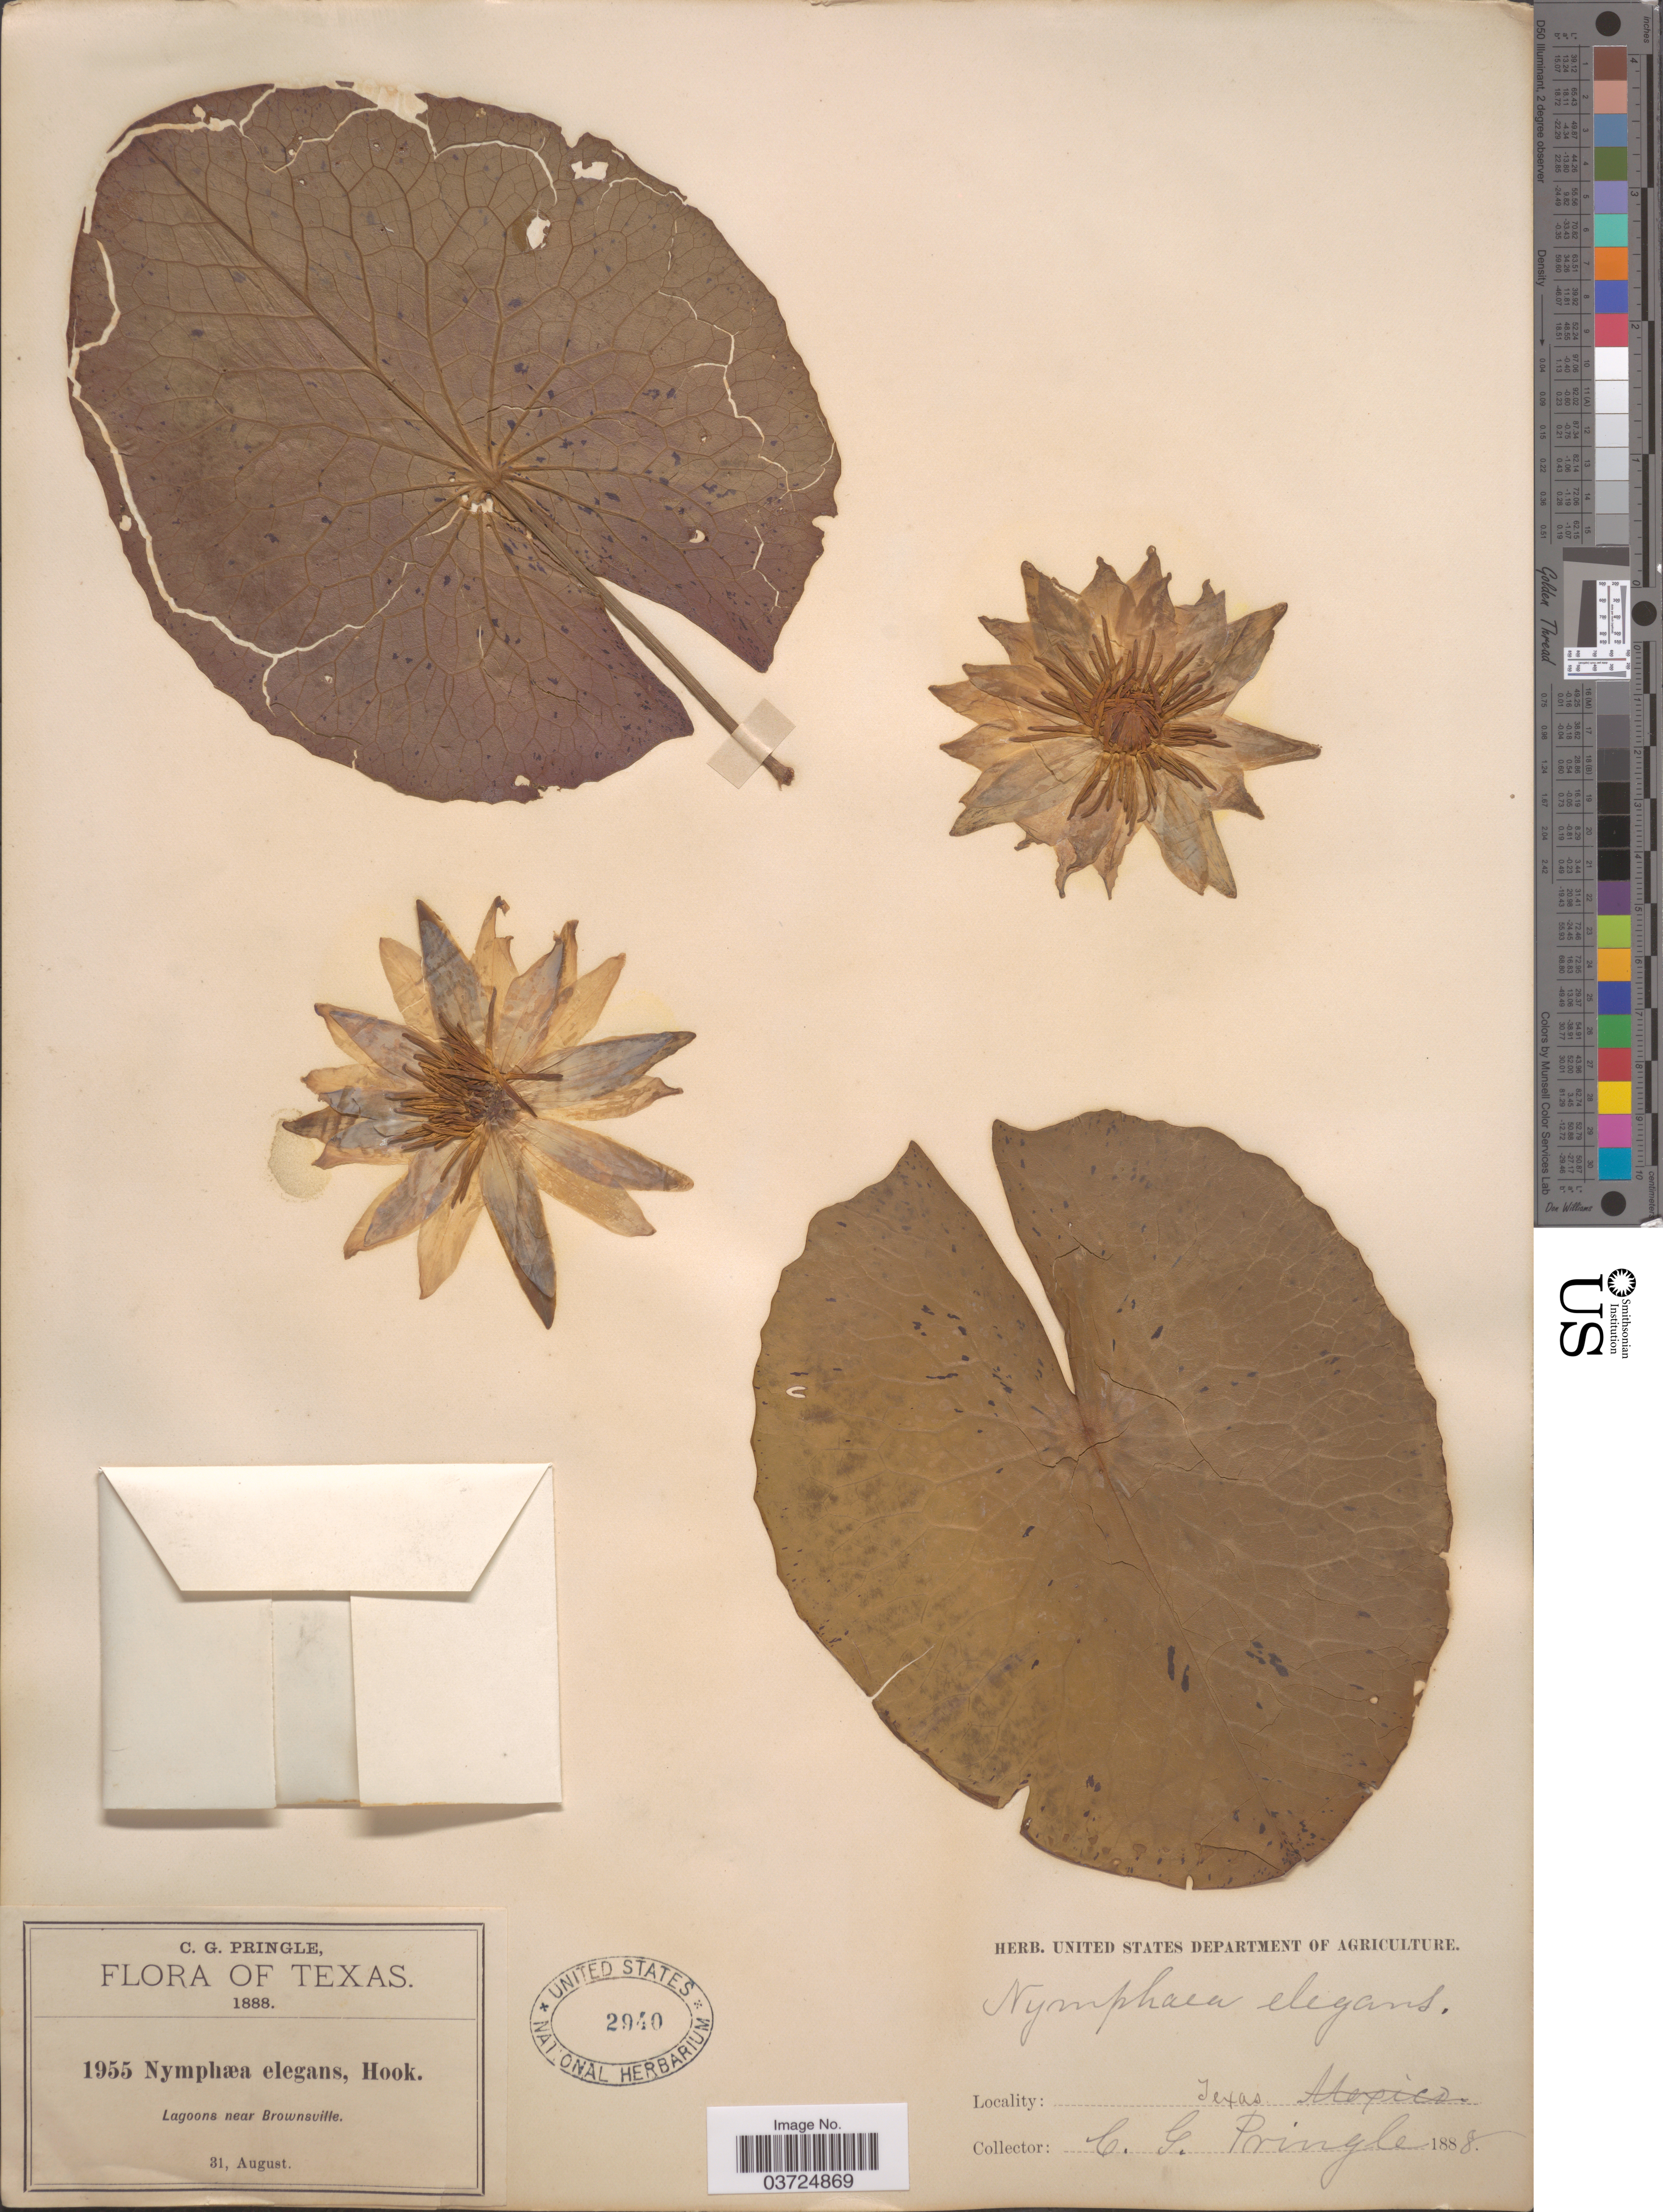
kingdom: Plantae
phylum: Tracheophyta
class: Magnoliopsida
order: Nymphaeales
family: Nymphaeaceae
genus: Nymphaea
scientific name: Nymphaea elegans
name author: Hook.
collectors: C. G. Pringle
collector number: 1955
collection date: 1888-08-31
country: United States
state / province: Texas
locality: Lagoons near Brownsville.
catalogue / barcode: US 2940